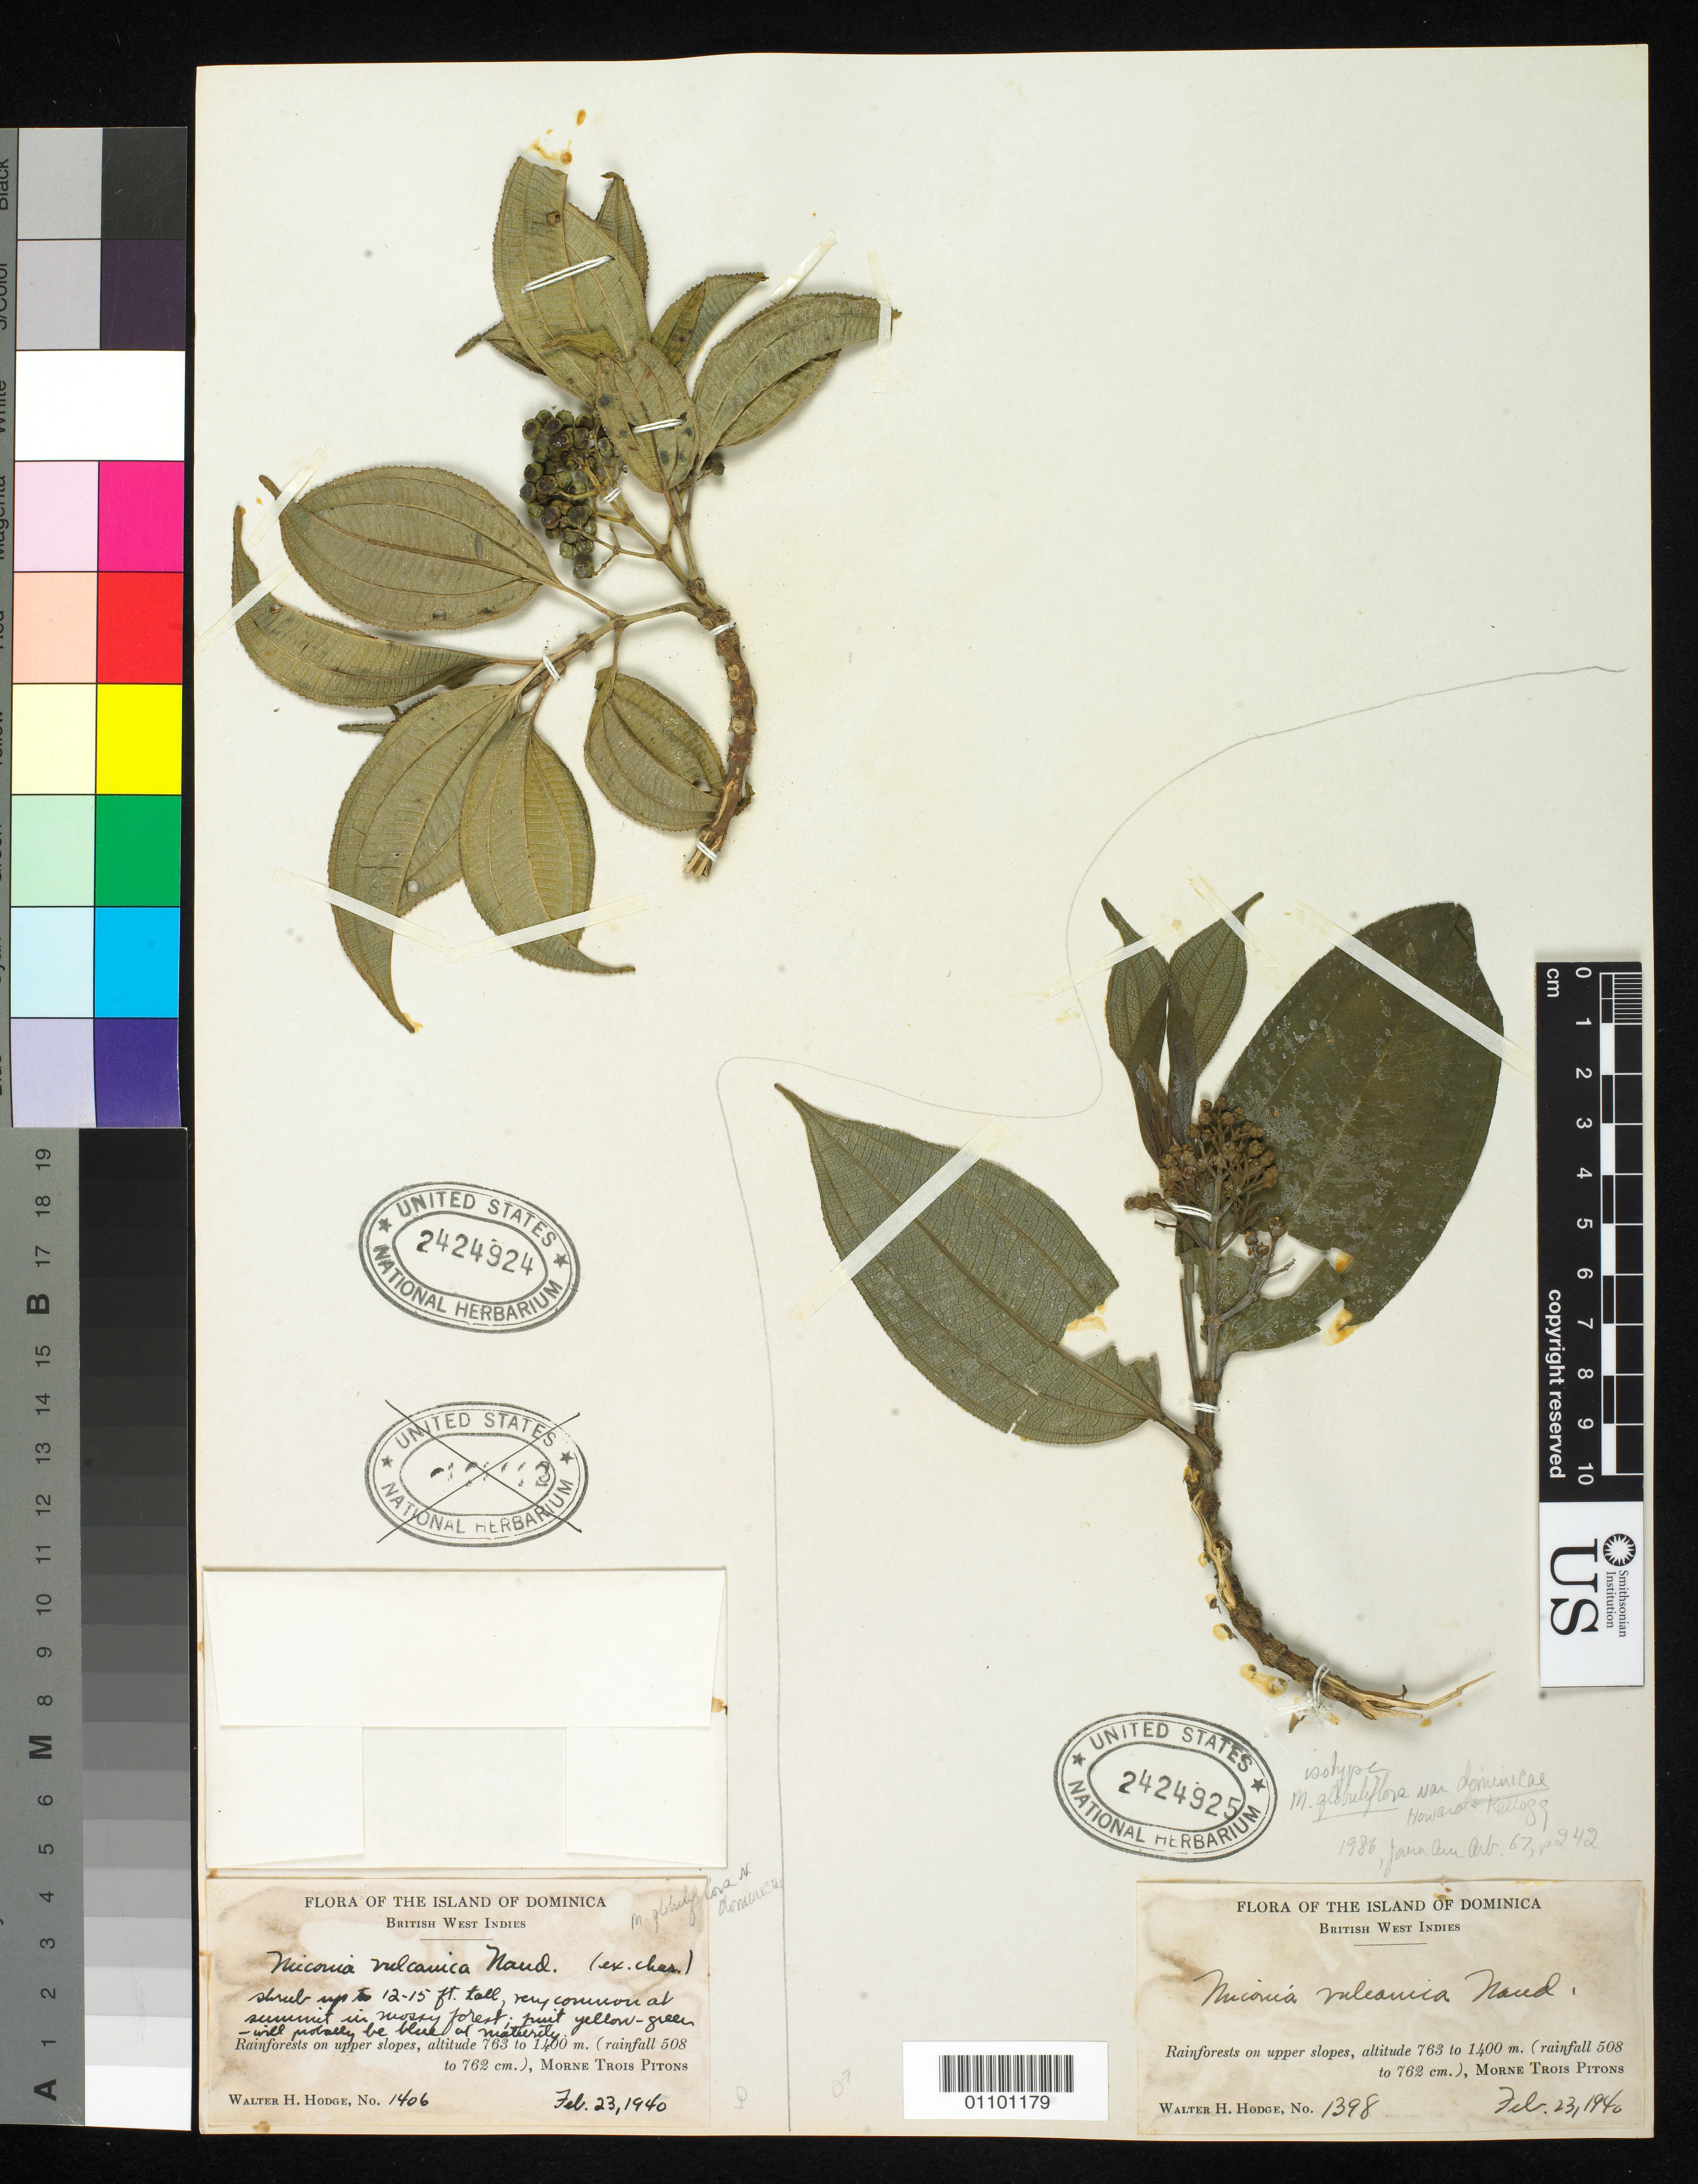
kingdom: Plantae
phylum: Tracheophyta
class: Magnoliopsida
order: Myrtales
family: Melastomataceae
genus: Miconia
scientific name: Miconia globuliflora var. dominicae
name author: R.A. Howard & E.A. Kellogg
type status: Isotype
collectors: W. Hodge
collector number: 1398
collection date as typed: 23 Feb 1940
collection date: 1940-02-23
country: Dominica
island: Dominica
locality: Morne Trois Pitons, summit.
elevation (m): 763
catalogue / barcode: US 2424925